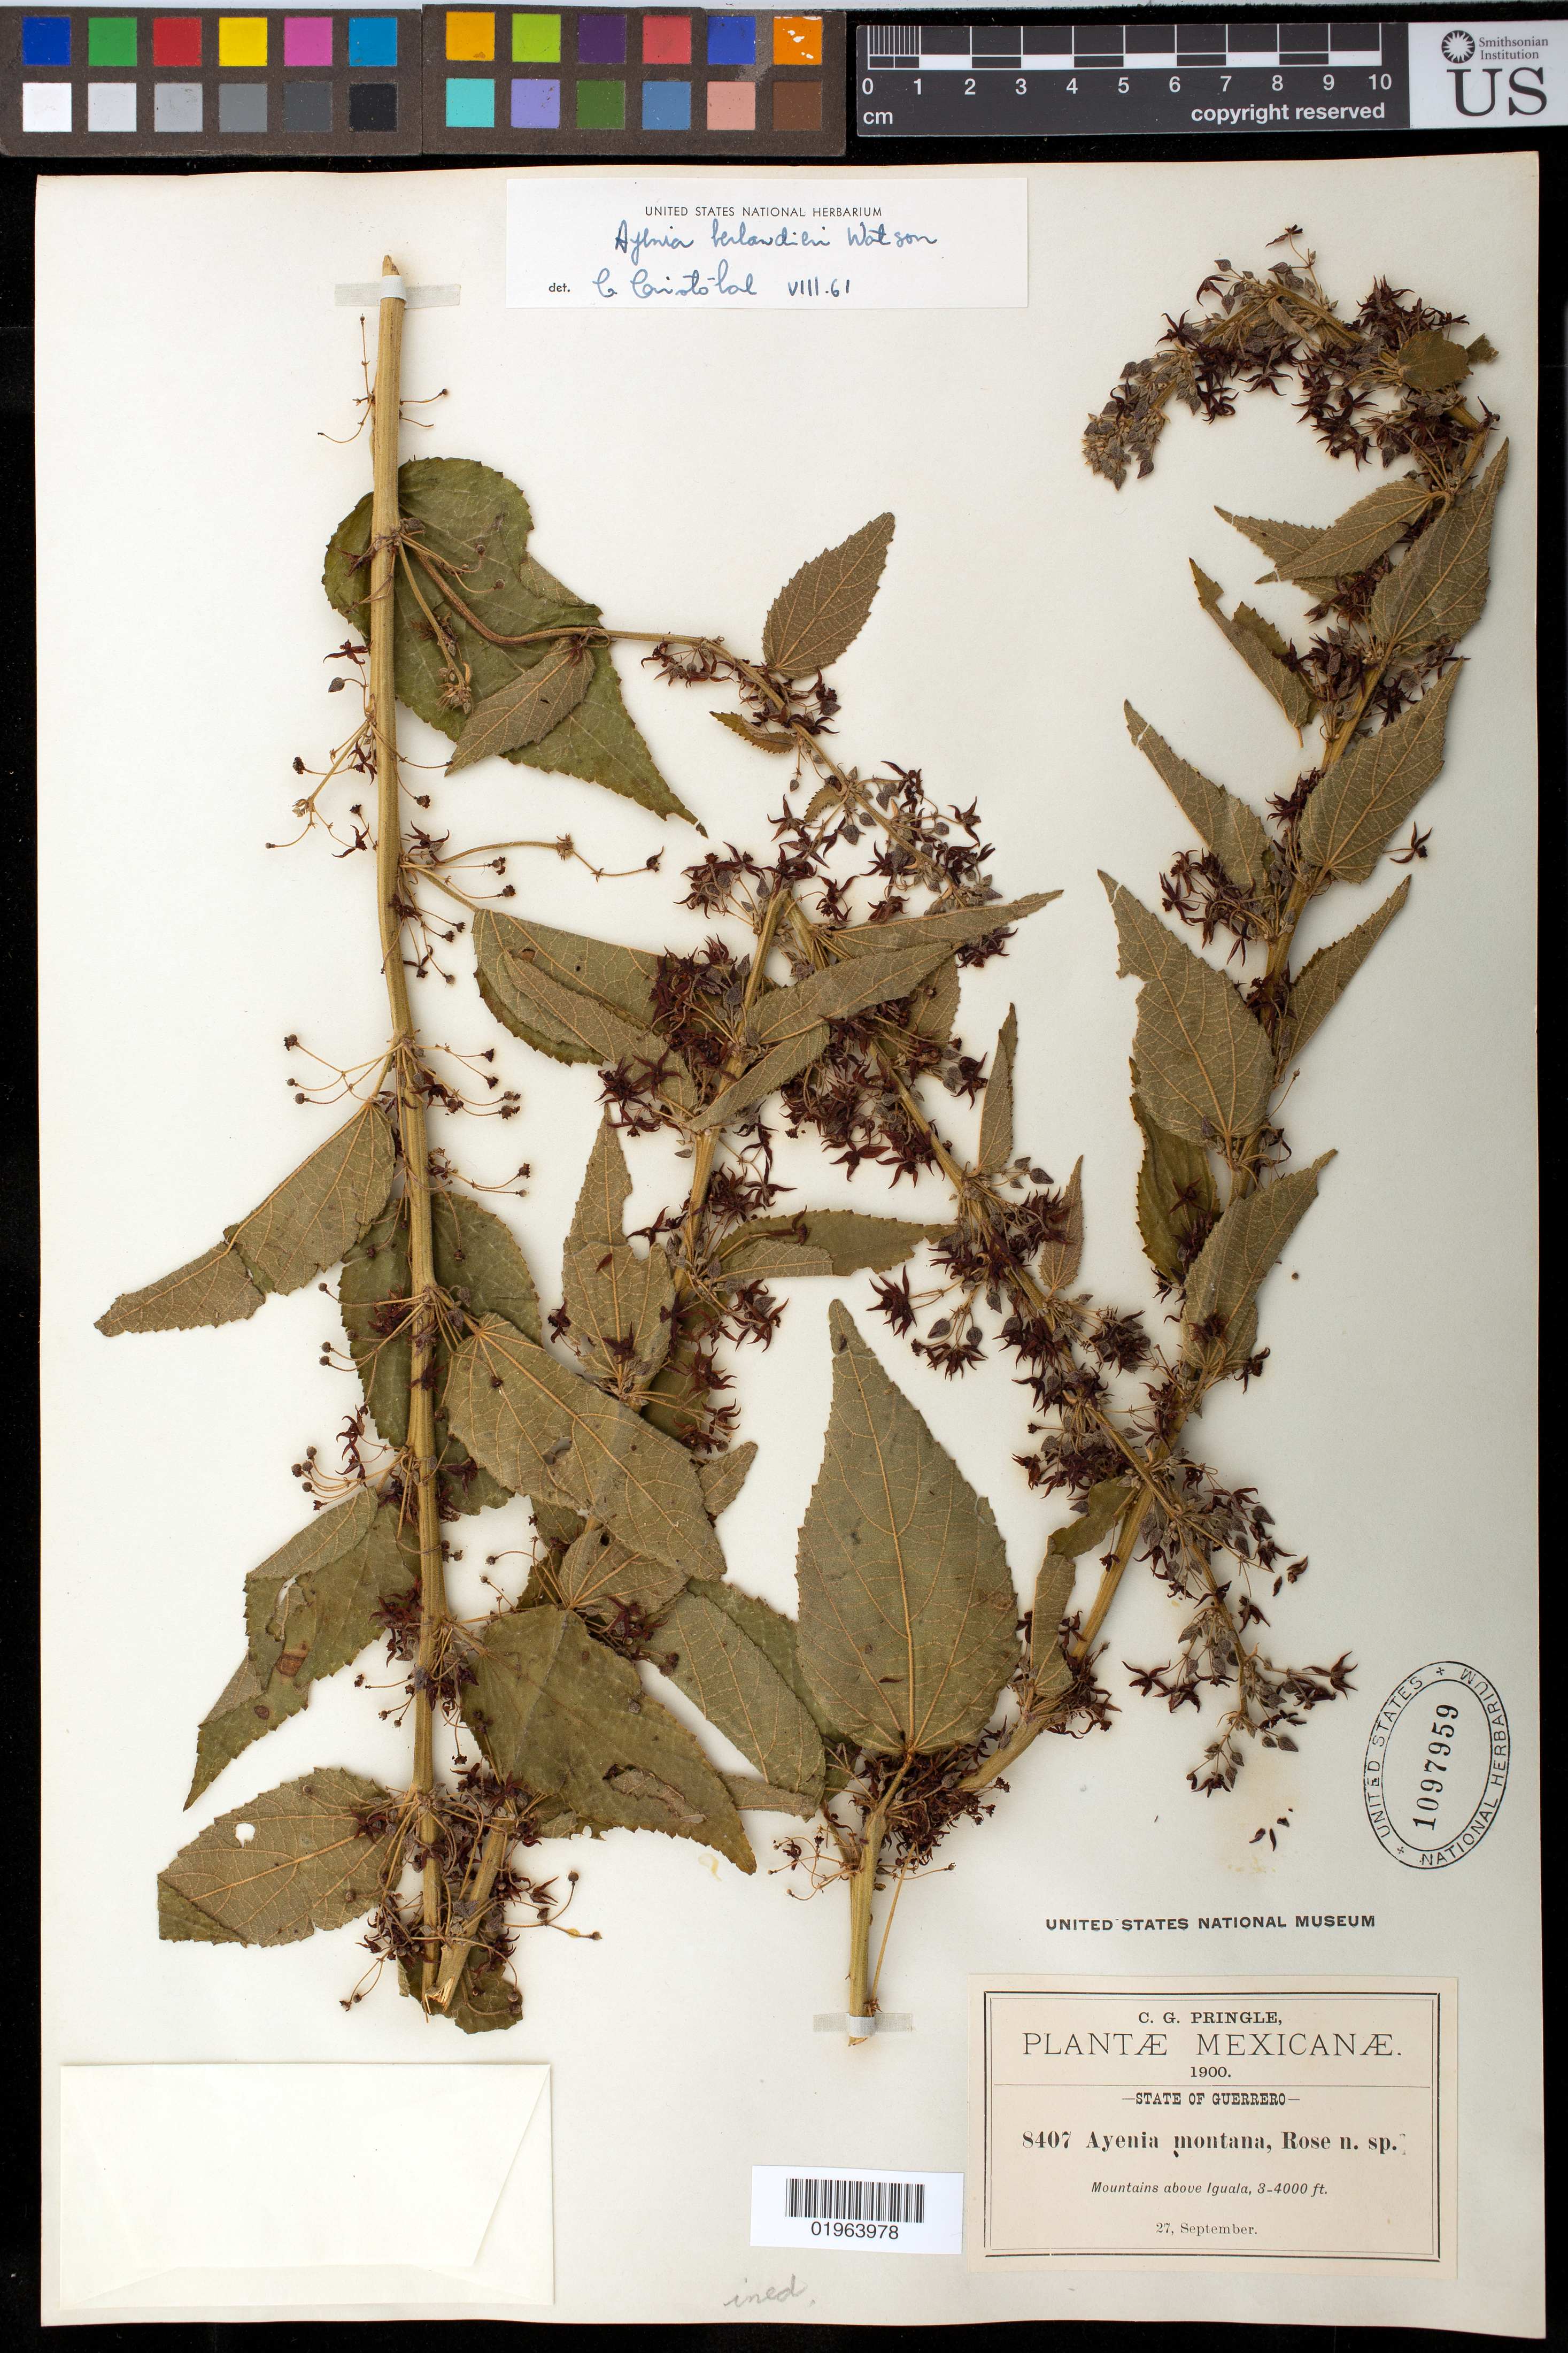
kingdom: Plantae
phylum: Tracheophyta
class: Magnoliopsida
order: Malvales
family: Malvaceae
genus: Ayenia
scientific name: Ayenia berlandieri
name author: S. Watson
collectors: C. G. Pringle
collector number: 8407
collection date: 1900-09-27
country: Mexico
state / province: Guerrero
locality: Mountains above Iguala.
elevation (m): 914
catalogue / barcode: US 1097959